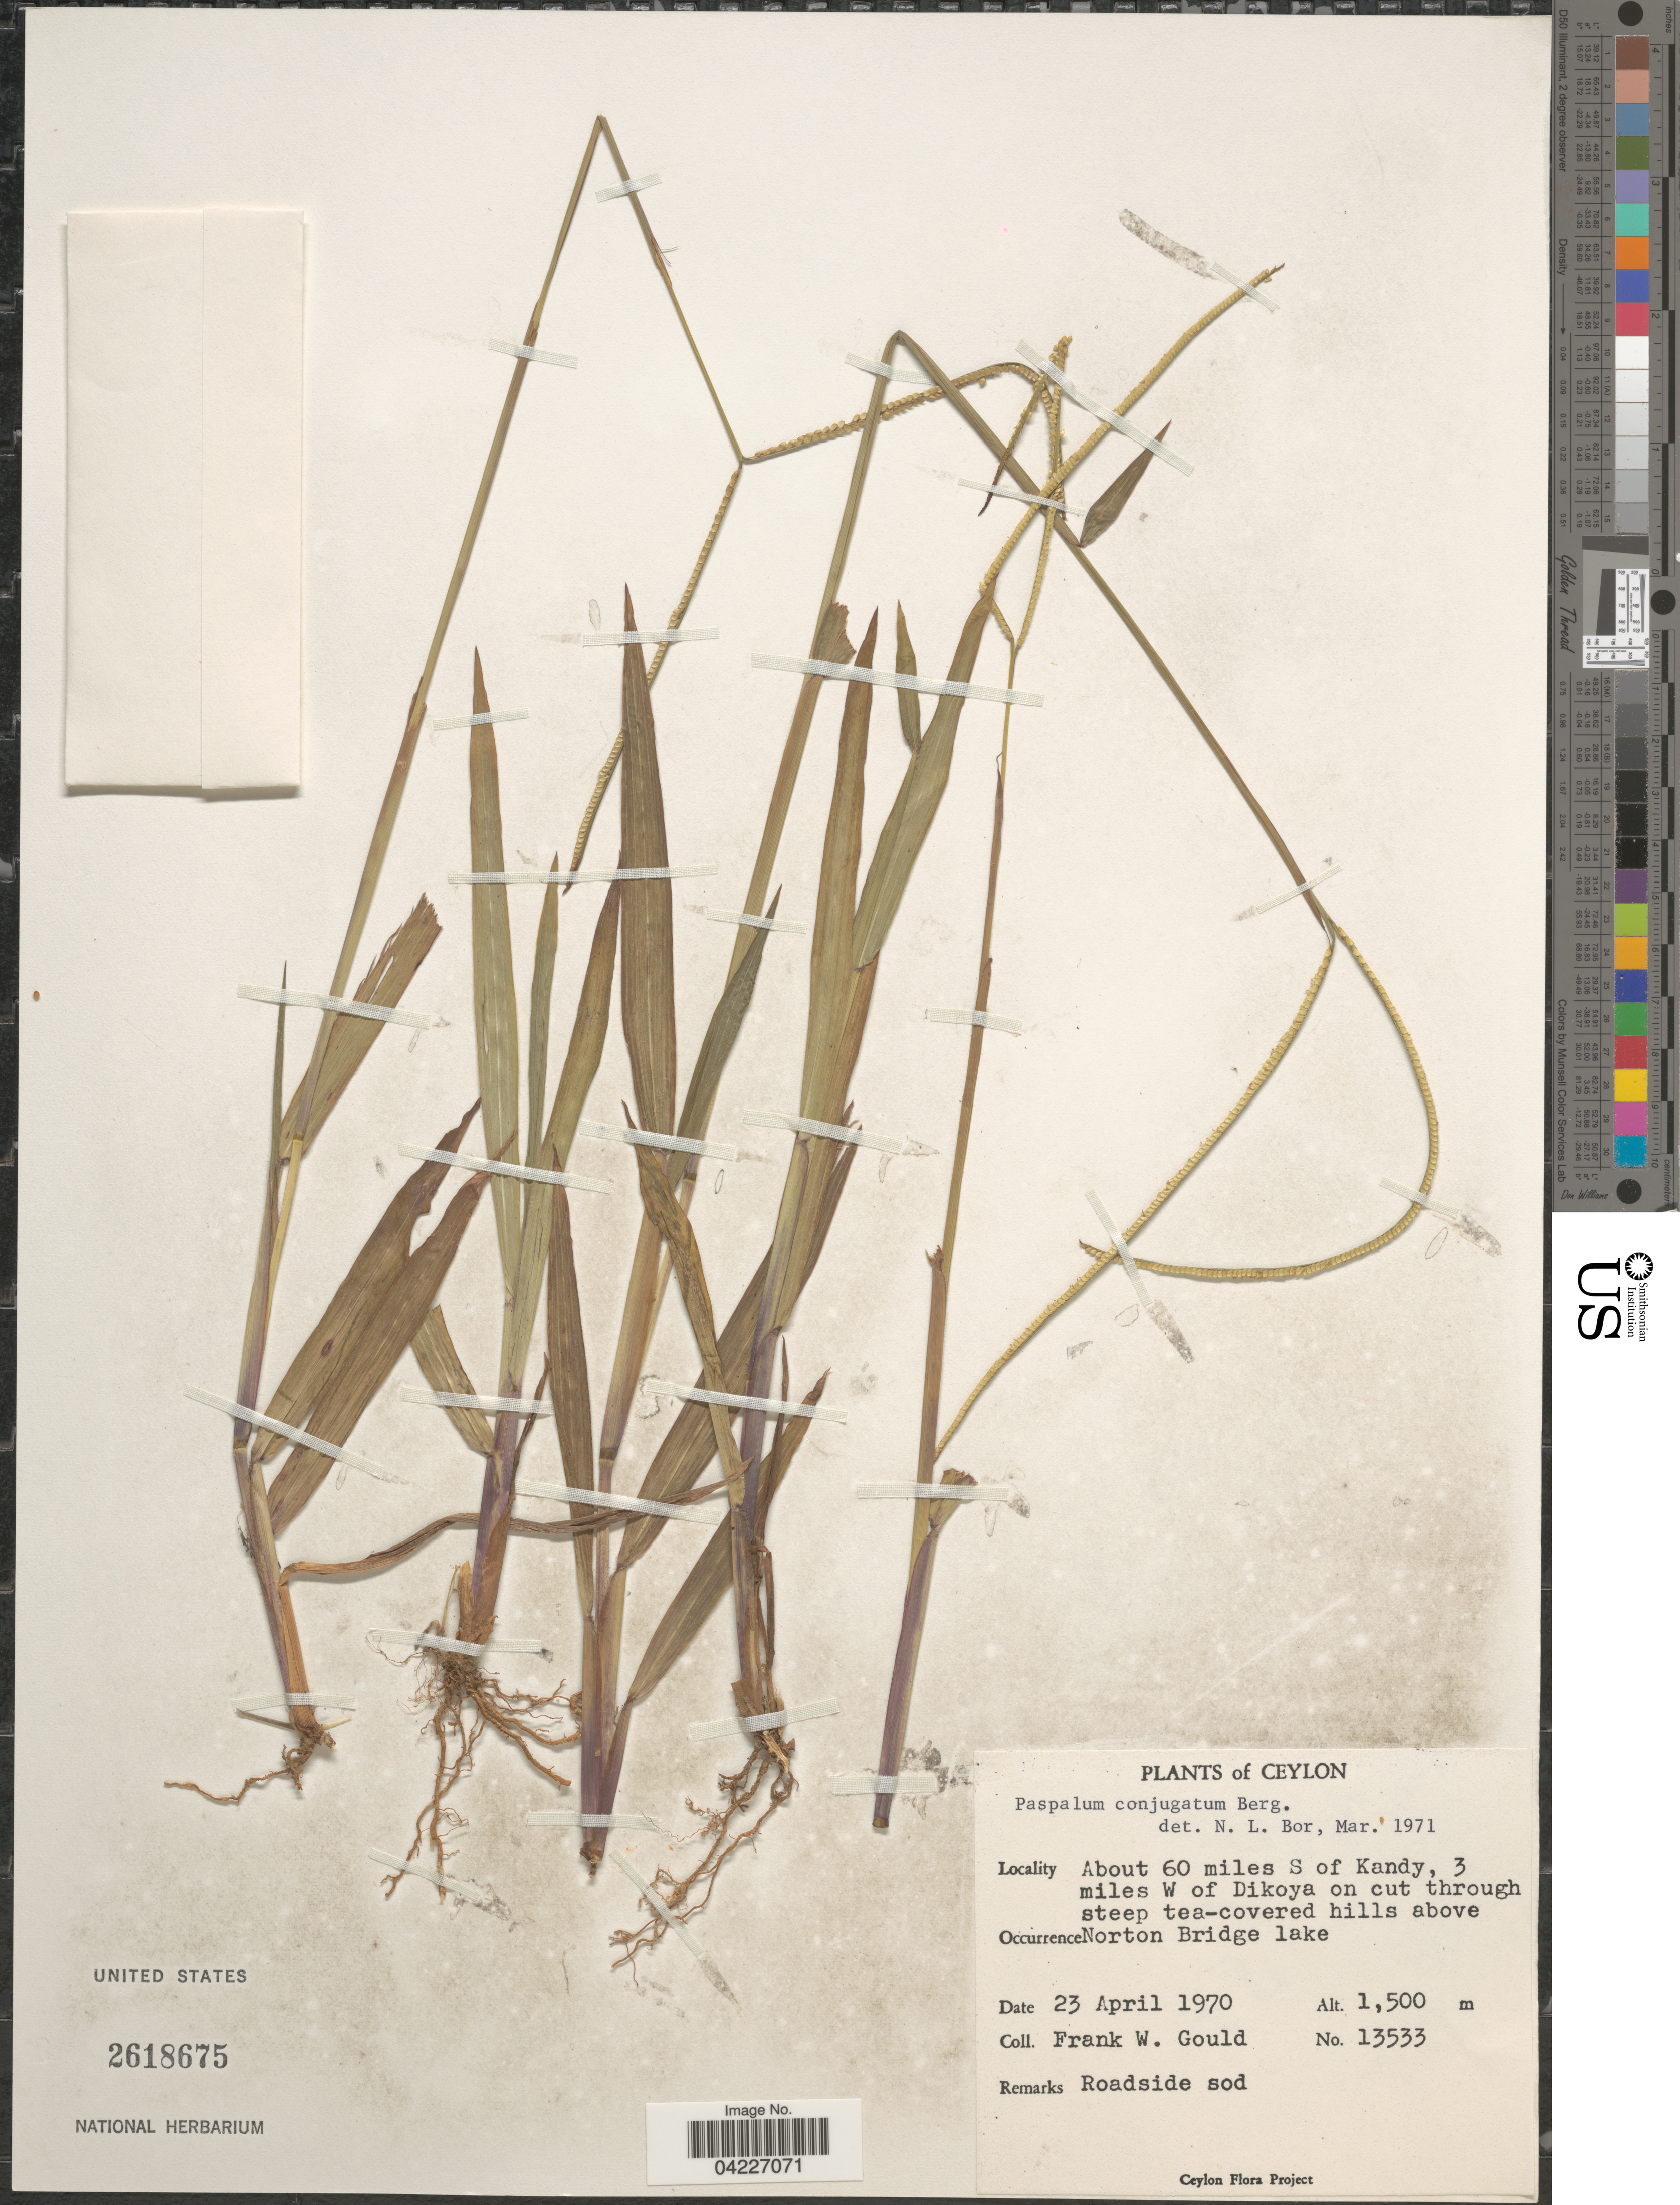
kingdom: Plantae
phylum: Tracheophyta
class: Liliopsida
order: Poales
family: Poaceae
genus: Paspalum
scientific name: Paspalum conjugatum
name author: P.J. Bergius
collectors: F. W. Gould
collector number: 13533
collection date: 1970-04-23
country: Sri Lanka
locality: Ceylon. About 60 miles S of Kandy, 3 miles W of Dikoya on cut through steep tea-covered hills above Norton Bridge lake.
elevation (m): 1500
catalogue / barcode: US 2618675